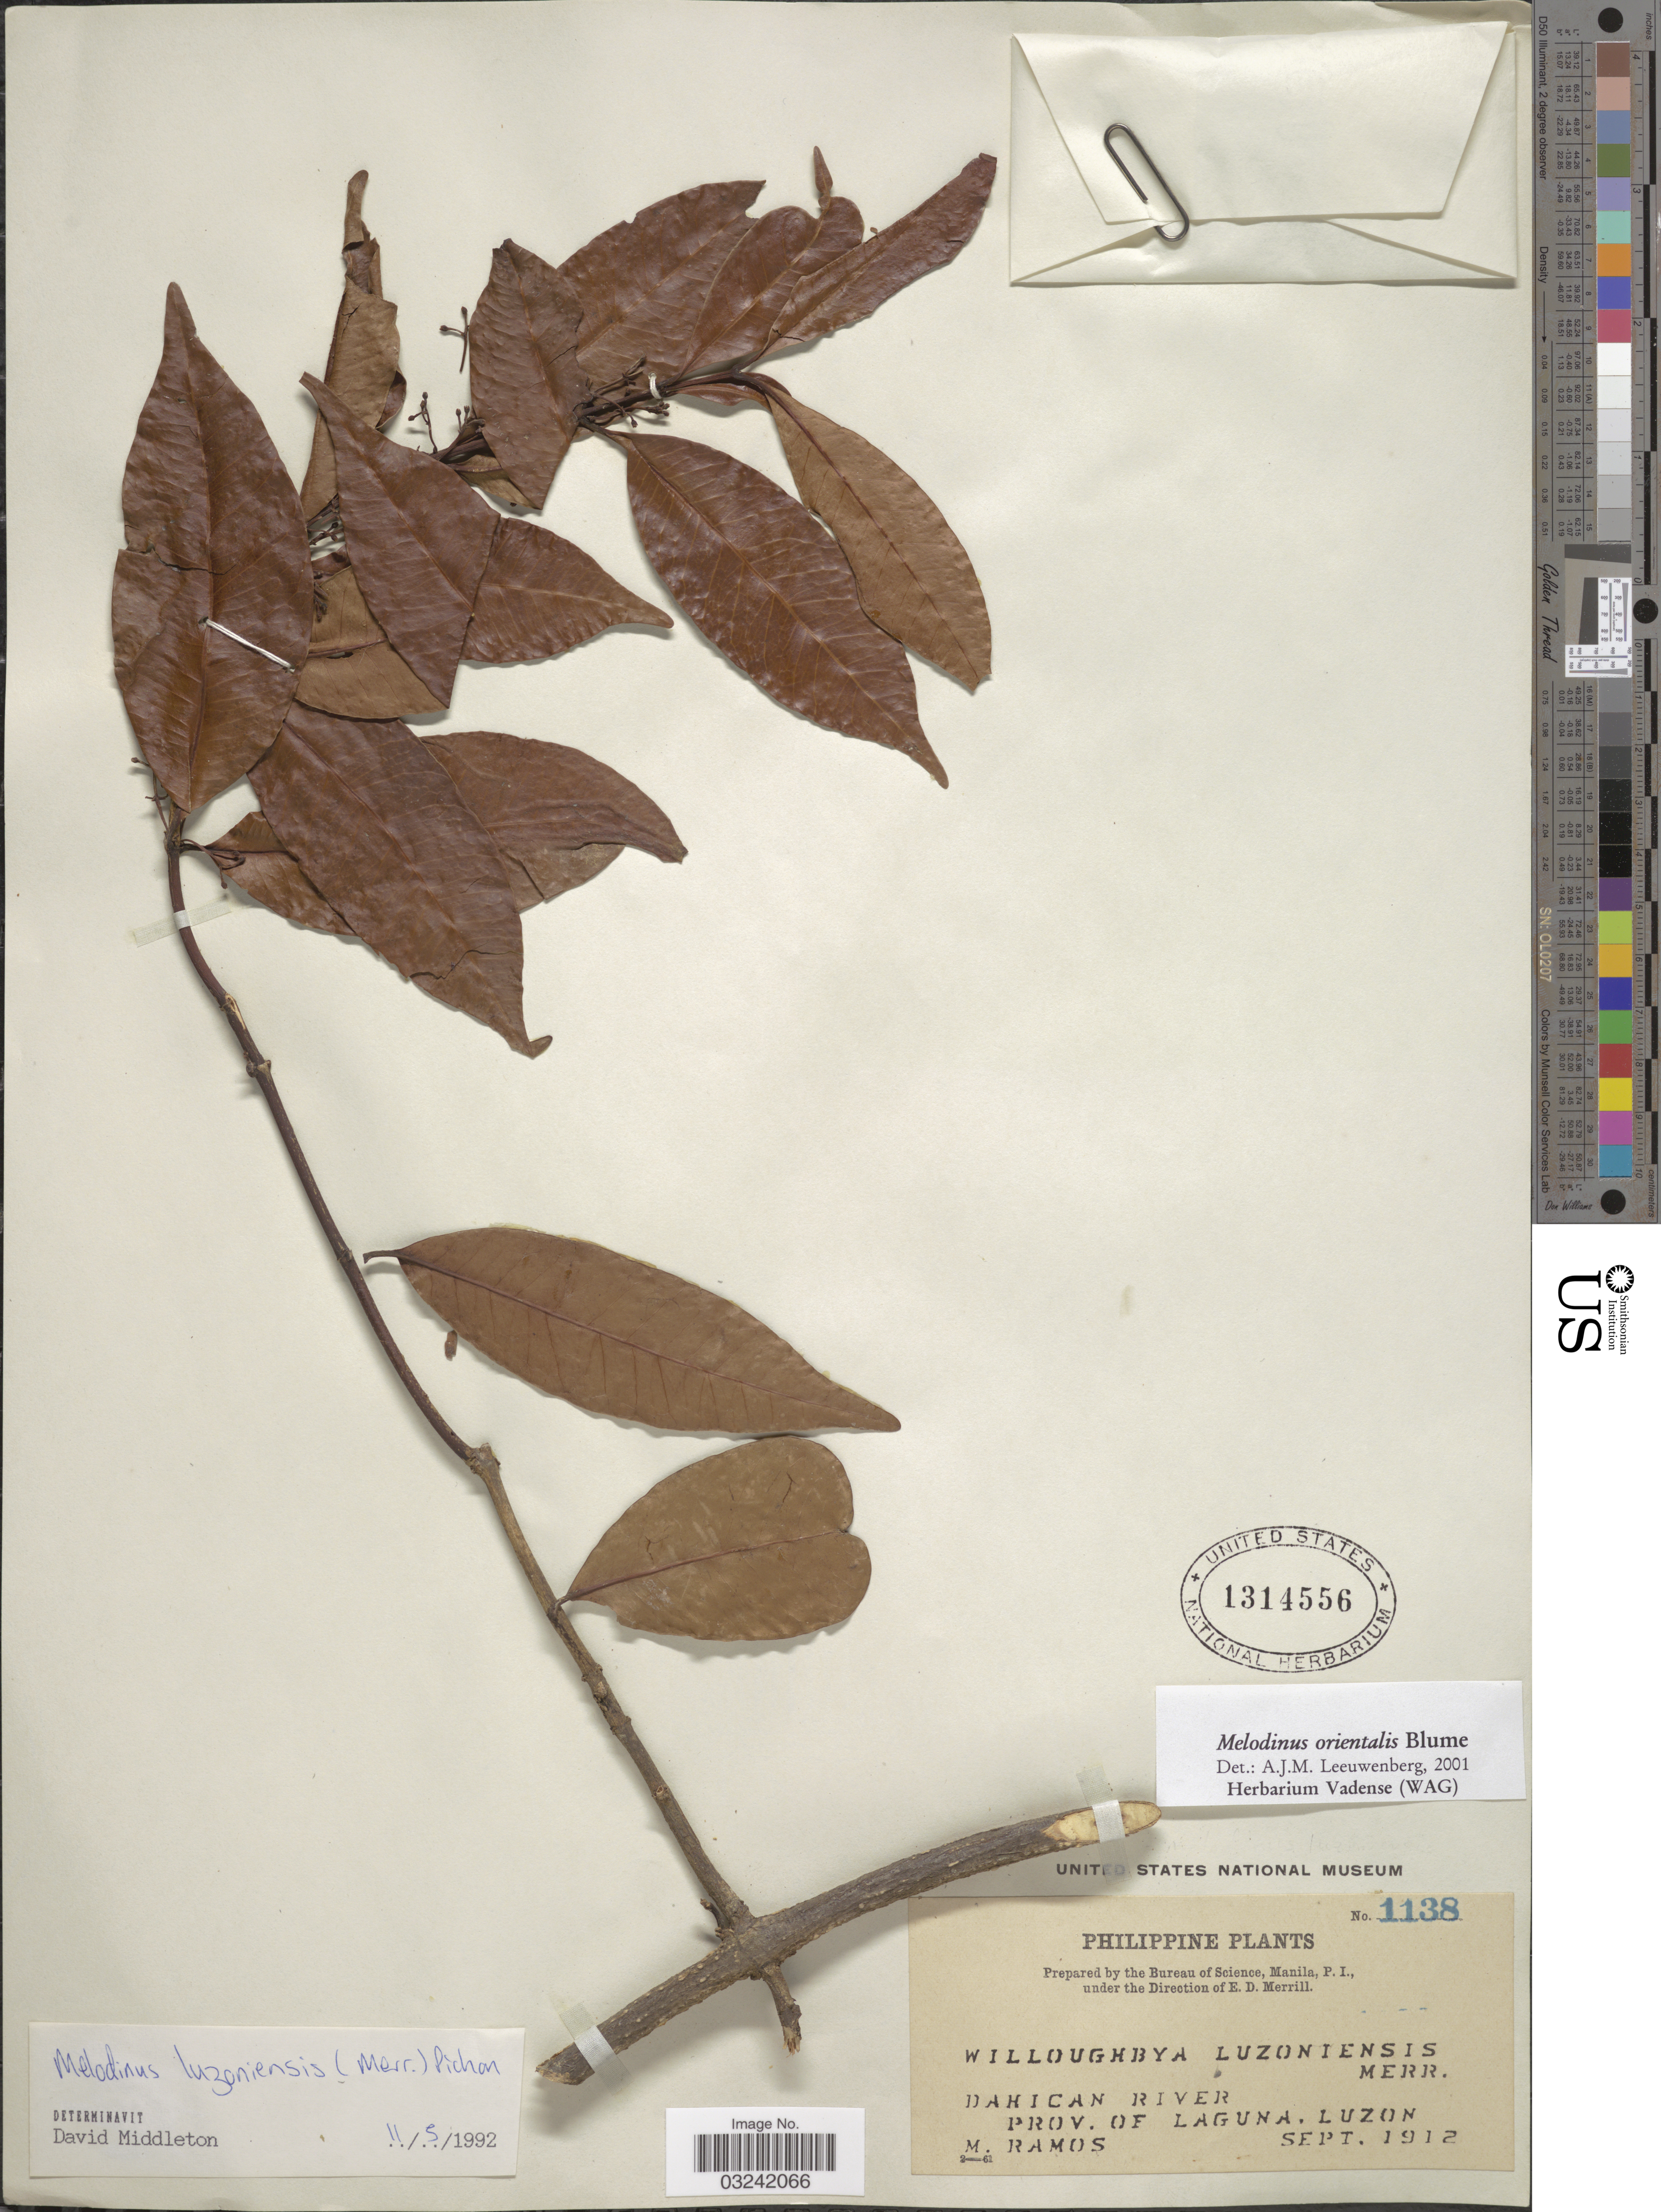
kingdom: Plantae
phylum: Tracheophyta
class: Magnoliopsida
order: Gentianales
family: Apocynaceae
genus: Melodinus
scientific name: Melodinus orientalis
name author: Blume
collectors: M. Ramos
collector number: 1138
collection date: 1912-09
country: Philippines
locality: Dahican River, Prov. of Laguna. Luzon.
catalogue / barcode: US 1314556